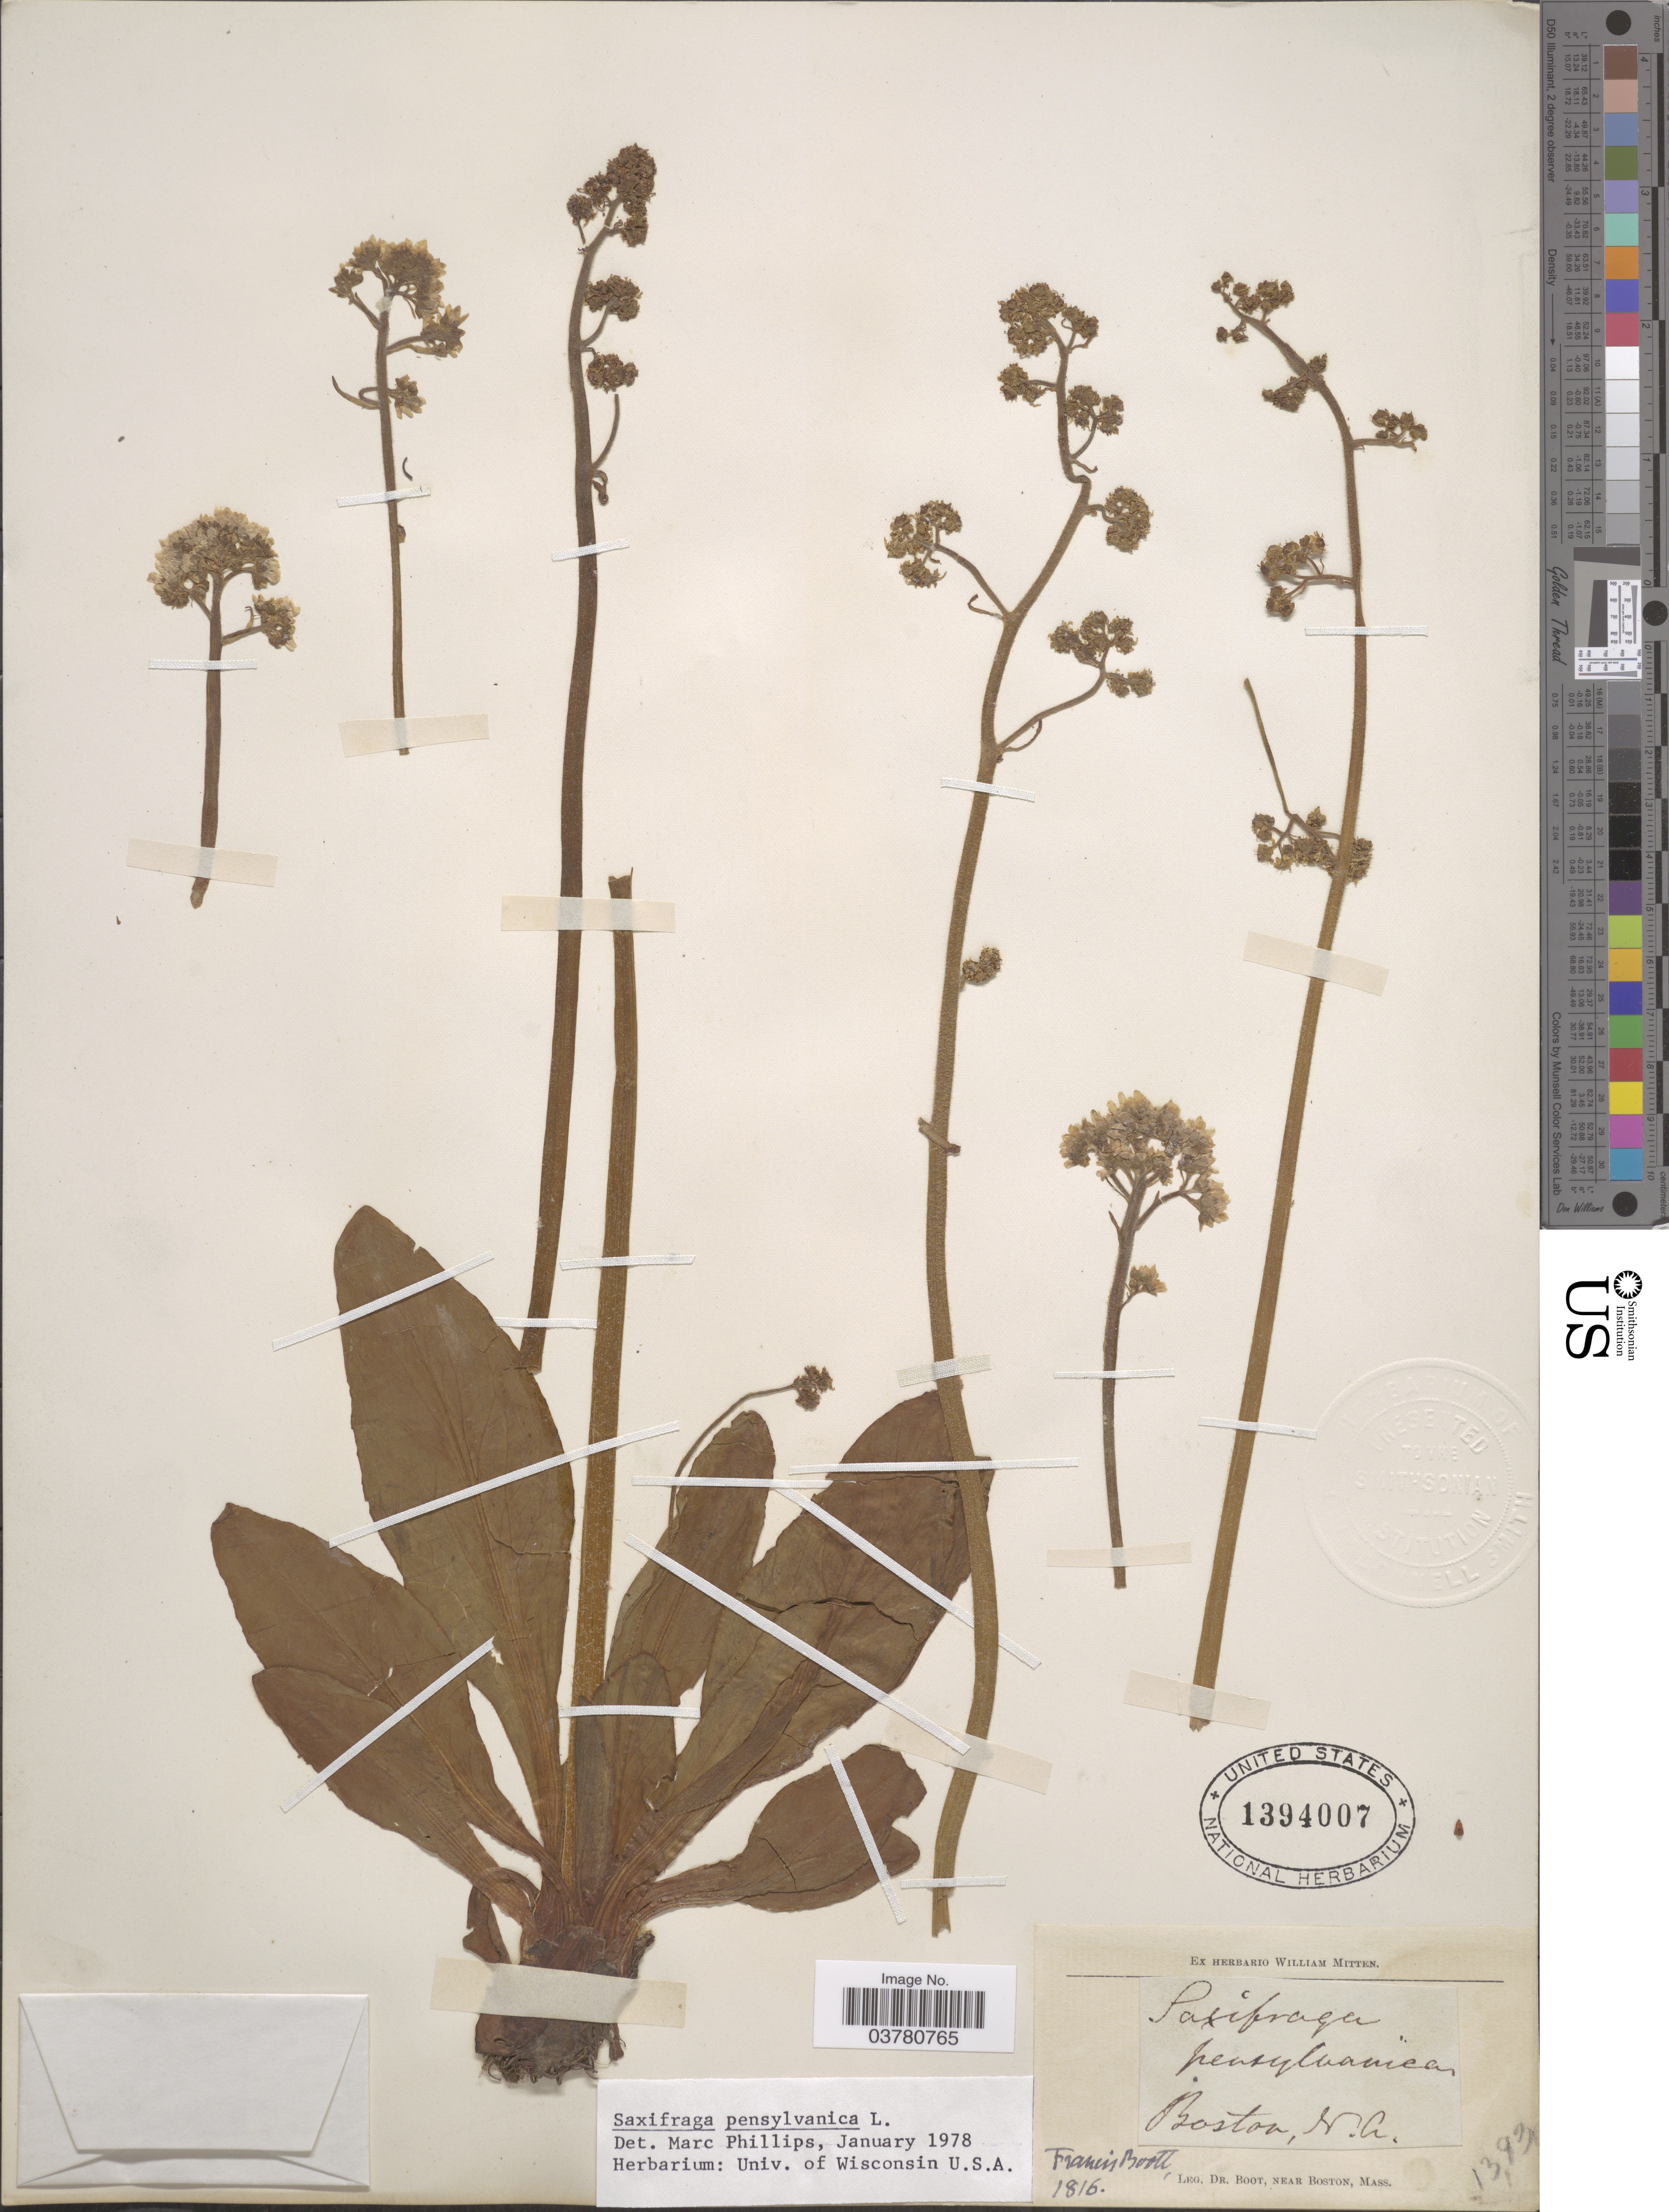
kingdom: Plantae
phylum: Tracheophyta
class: Magnoliopsida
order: Saxifragales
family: Saxifragaceae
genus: Micranthes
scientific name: Micranthes pensylvanica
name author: (L.) Haw.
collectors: F. M. B. Boott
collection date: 1816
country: United States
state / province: Massachusetts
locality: Boston, M. A.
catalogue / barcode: US 1394007